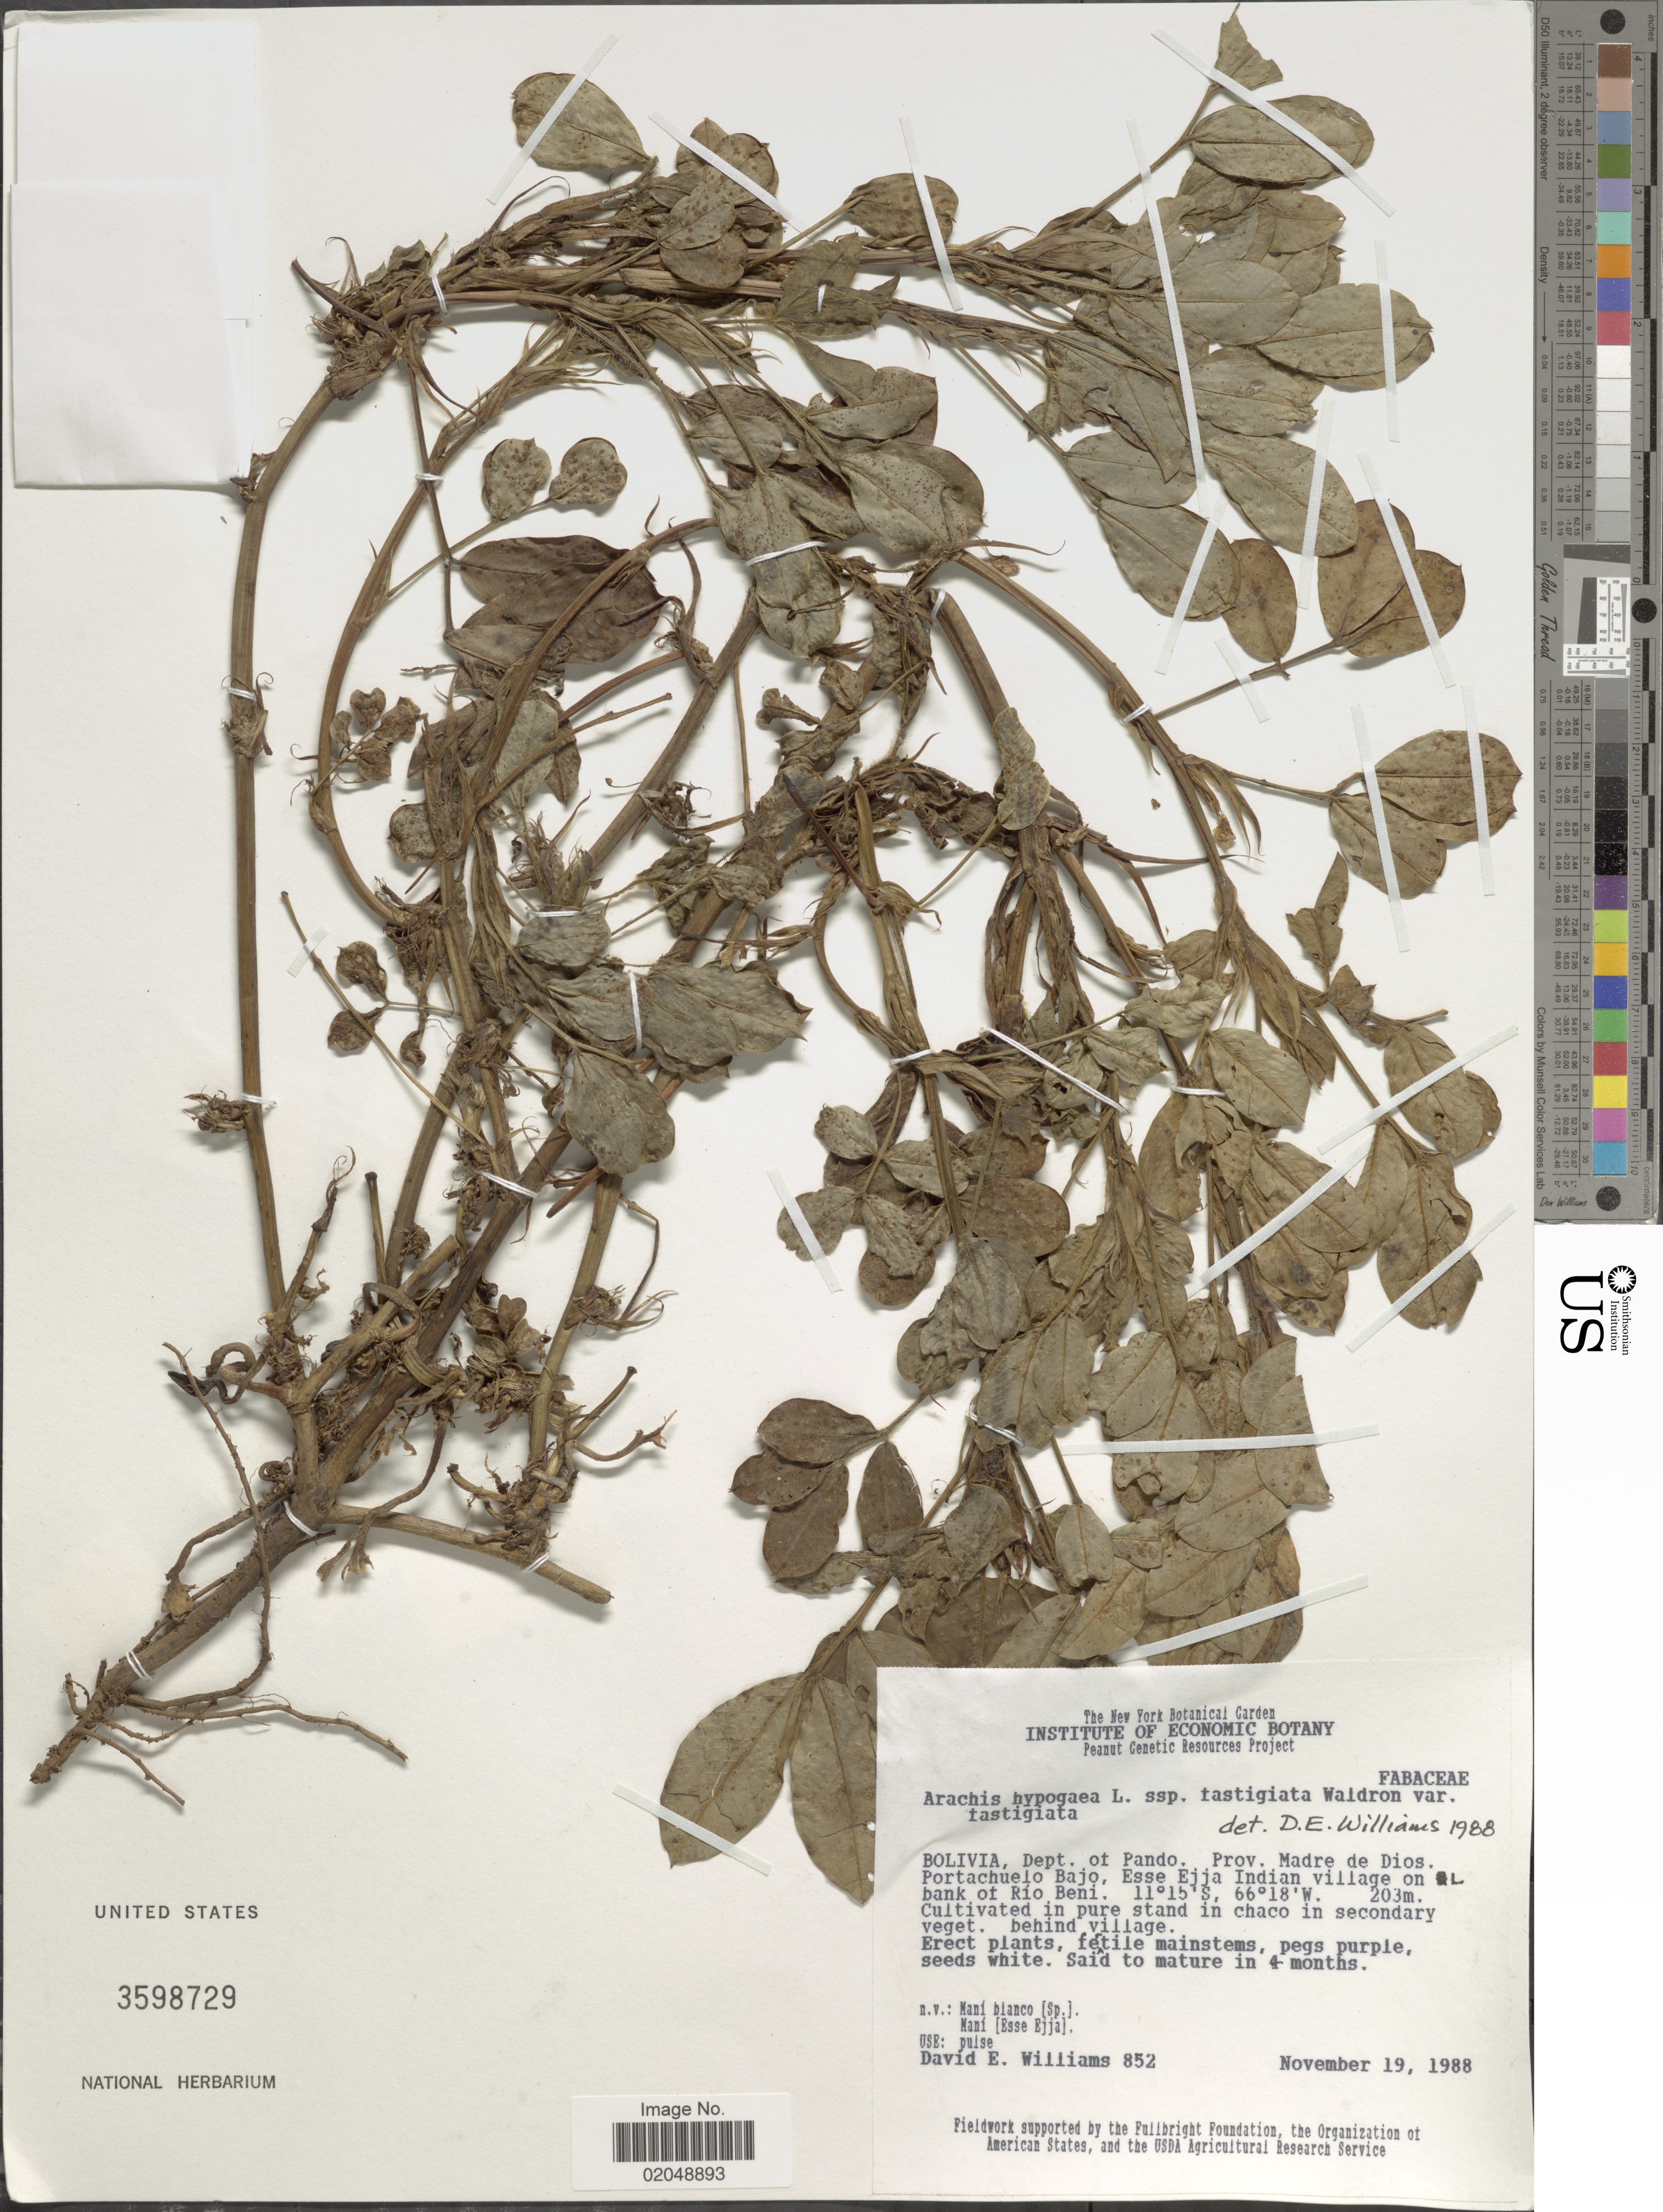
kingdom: Plantae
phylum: Tracheophyta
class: Magnoliopsida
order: Fabales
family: Fabaceae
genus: Arachis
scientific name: Arachis hypogaea var. fastigiata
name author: Krapov.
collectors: D. E. Williams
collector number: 852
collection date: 1988-11-19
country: Bolivia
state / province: Pando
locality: Depto of Pando. Prov. Madre de Dios. Portachuelo Bajo, Esse Ejja Indian village on bank of Río Beni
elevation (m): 203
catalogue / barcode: US 3598729